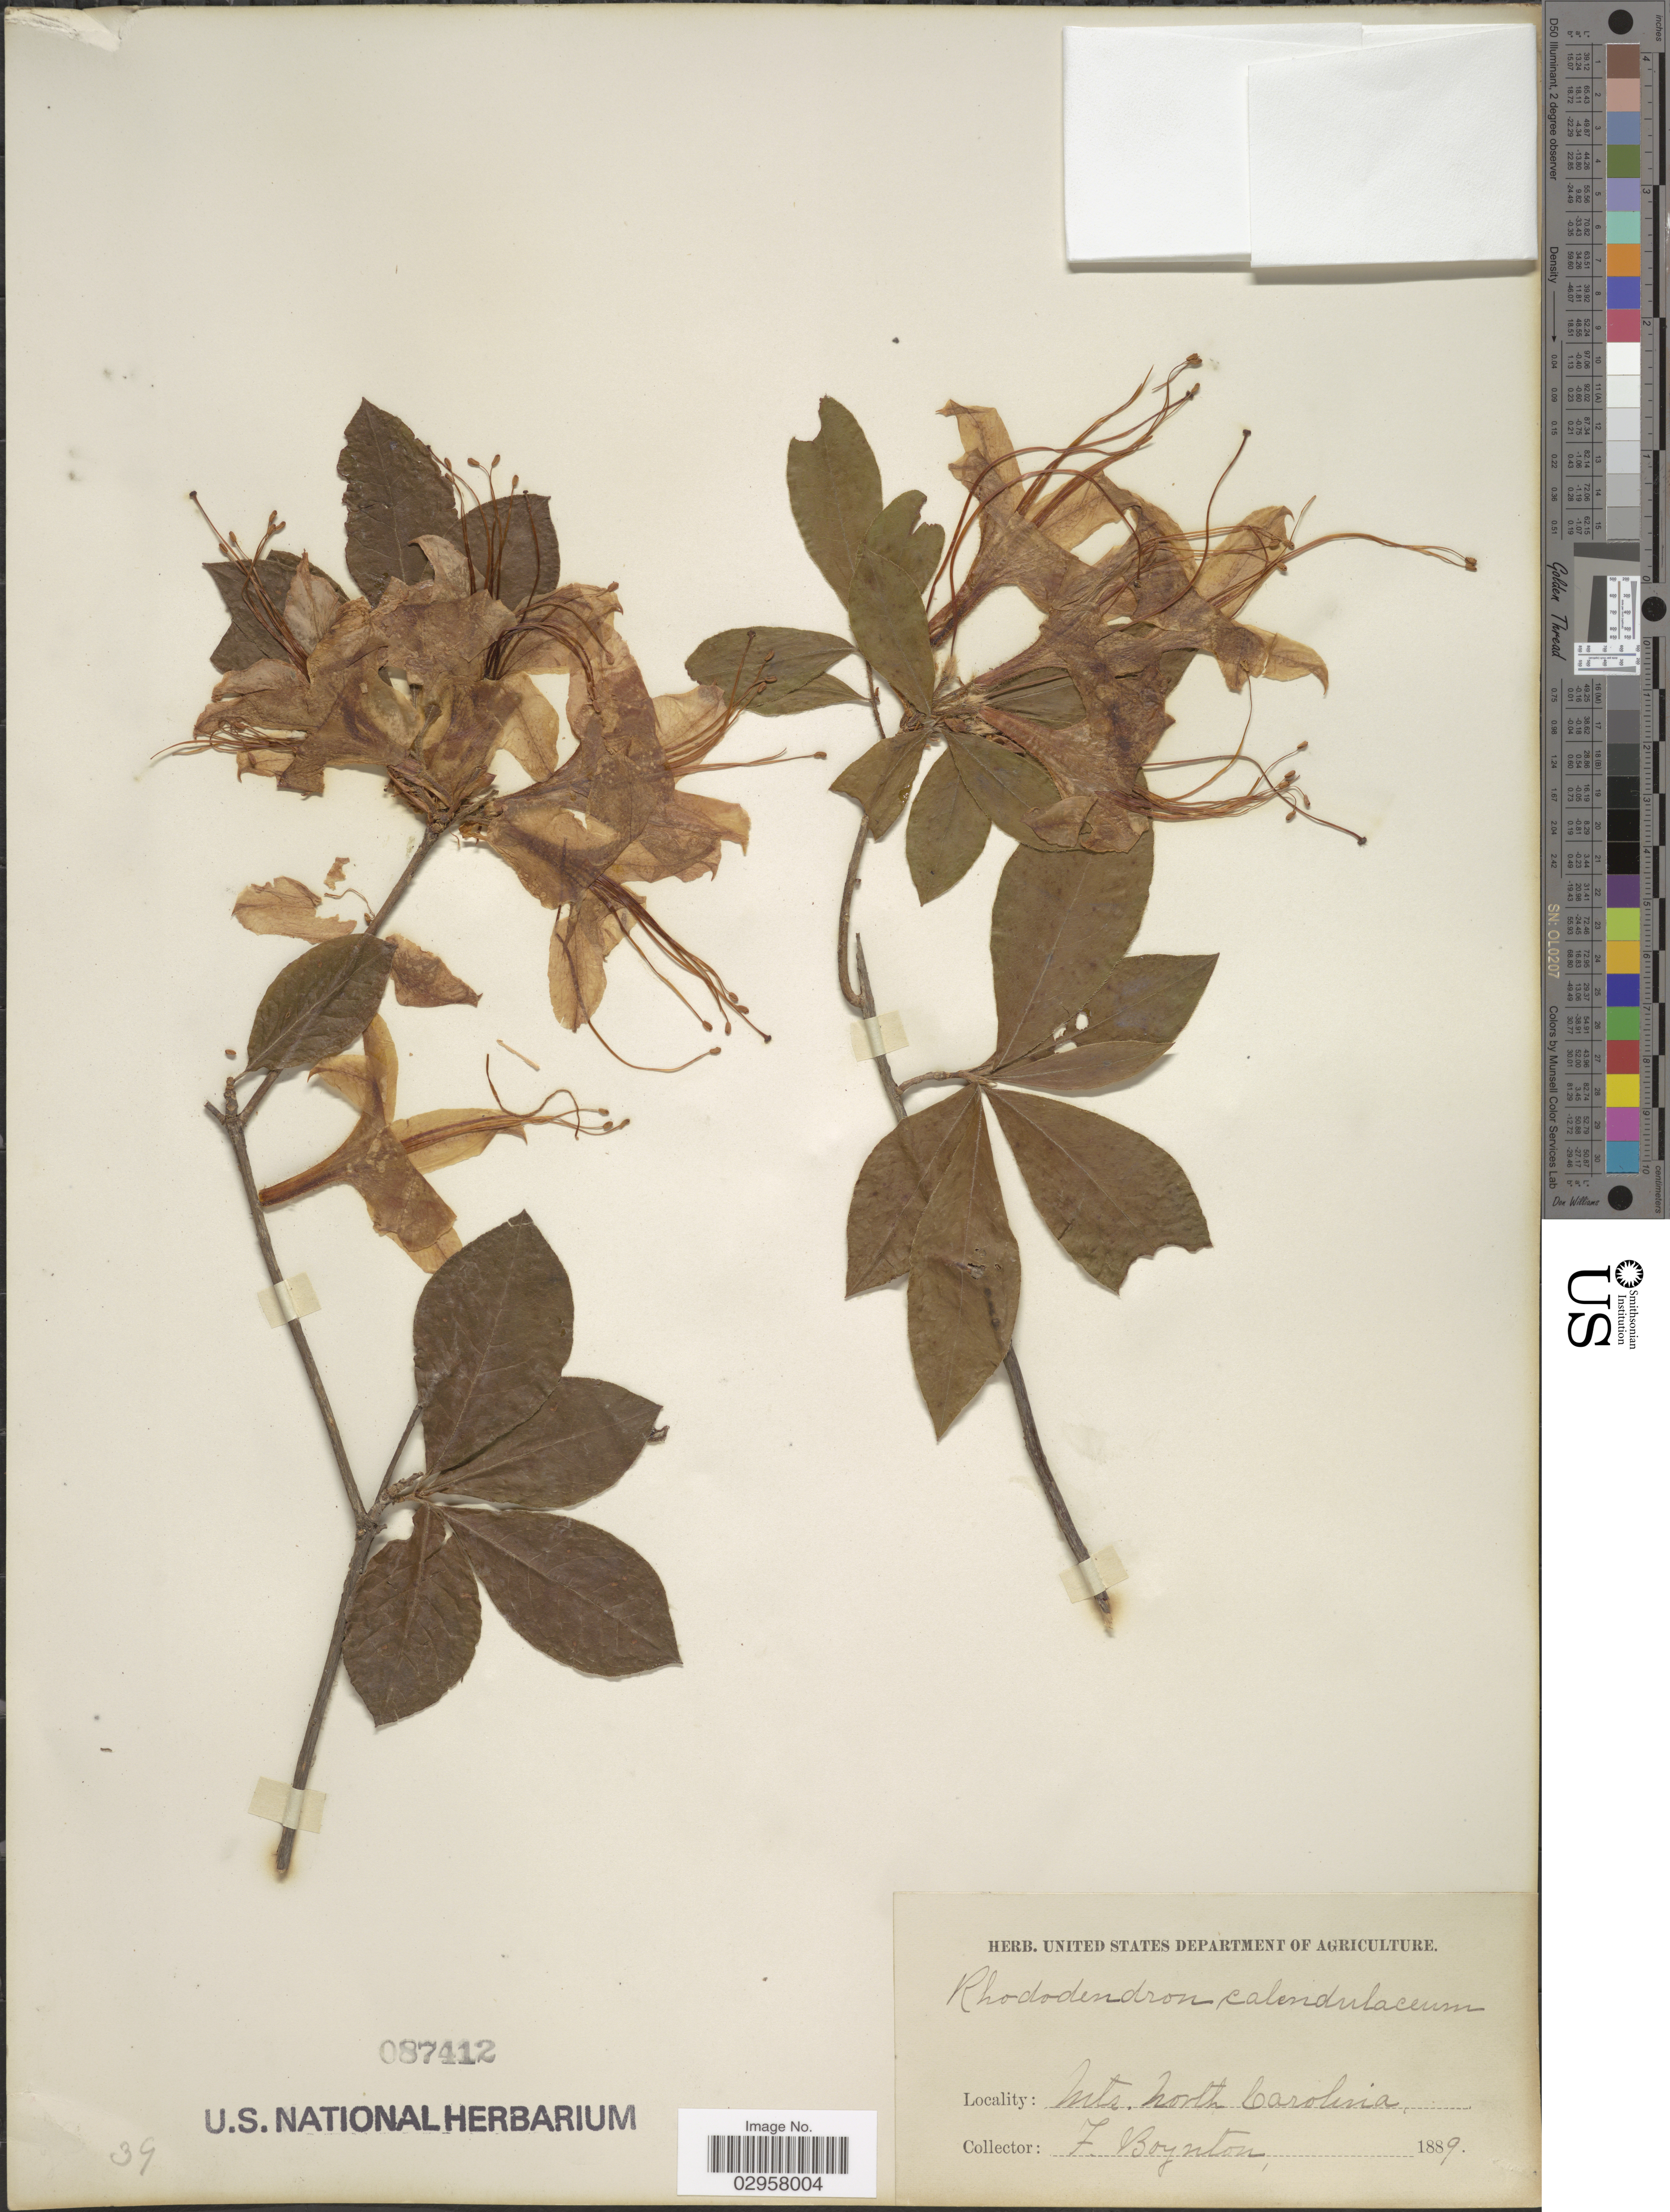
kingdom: Plantae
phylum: Tracheophyta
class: Magnoliopsida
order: Ericales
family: Ericaceae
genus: Rhododendron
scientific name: Rhododendron calendulaceum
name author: (Michx.) Torr.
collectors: F. Boynton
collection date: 1889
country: United States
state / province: North Carolina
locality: Mts. North Carolina.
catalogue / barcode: US 87412